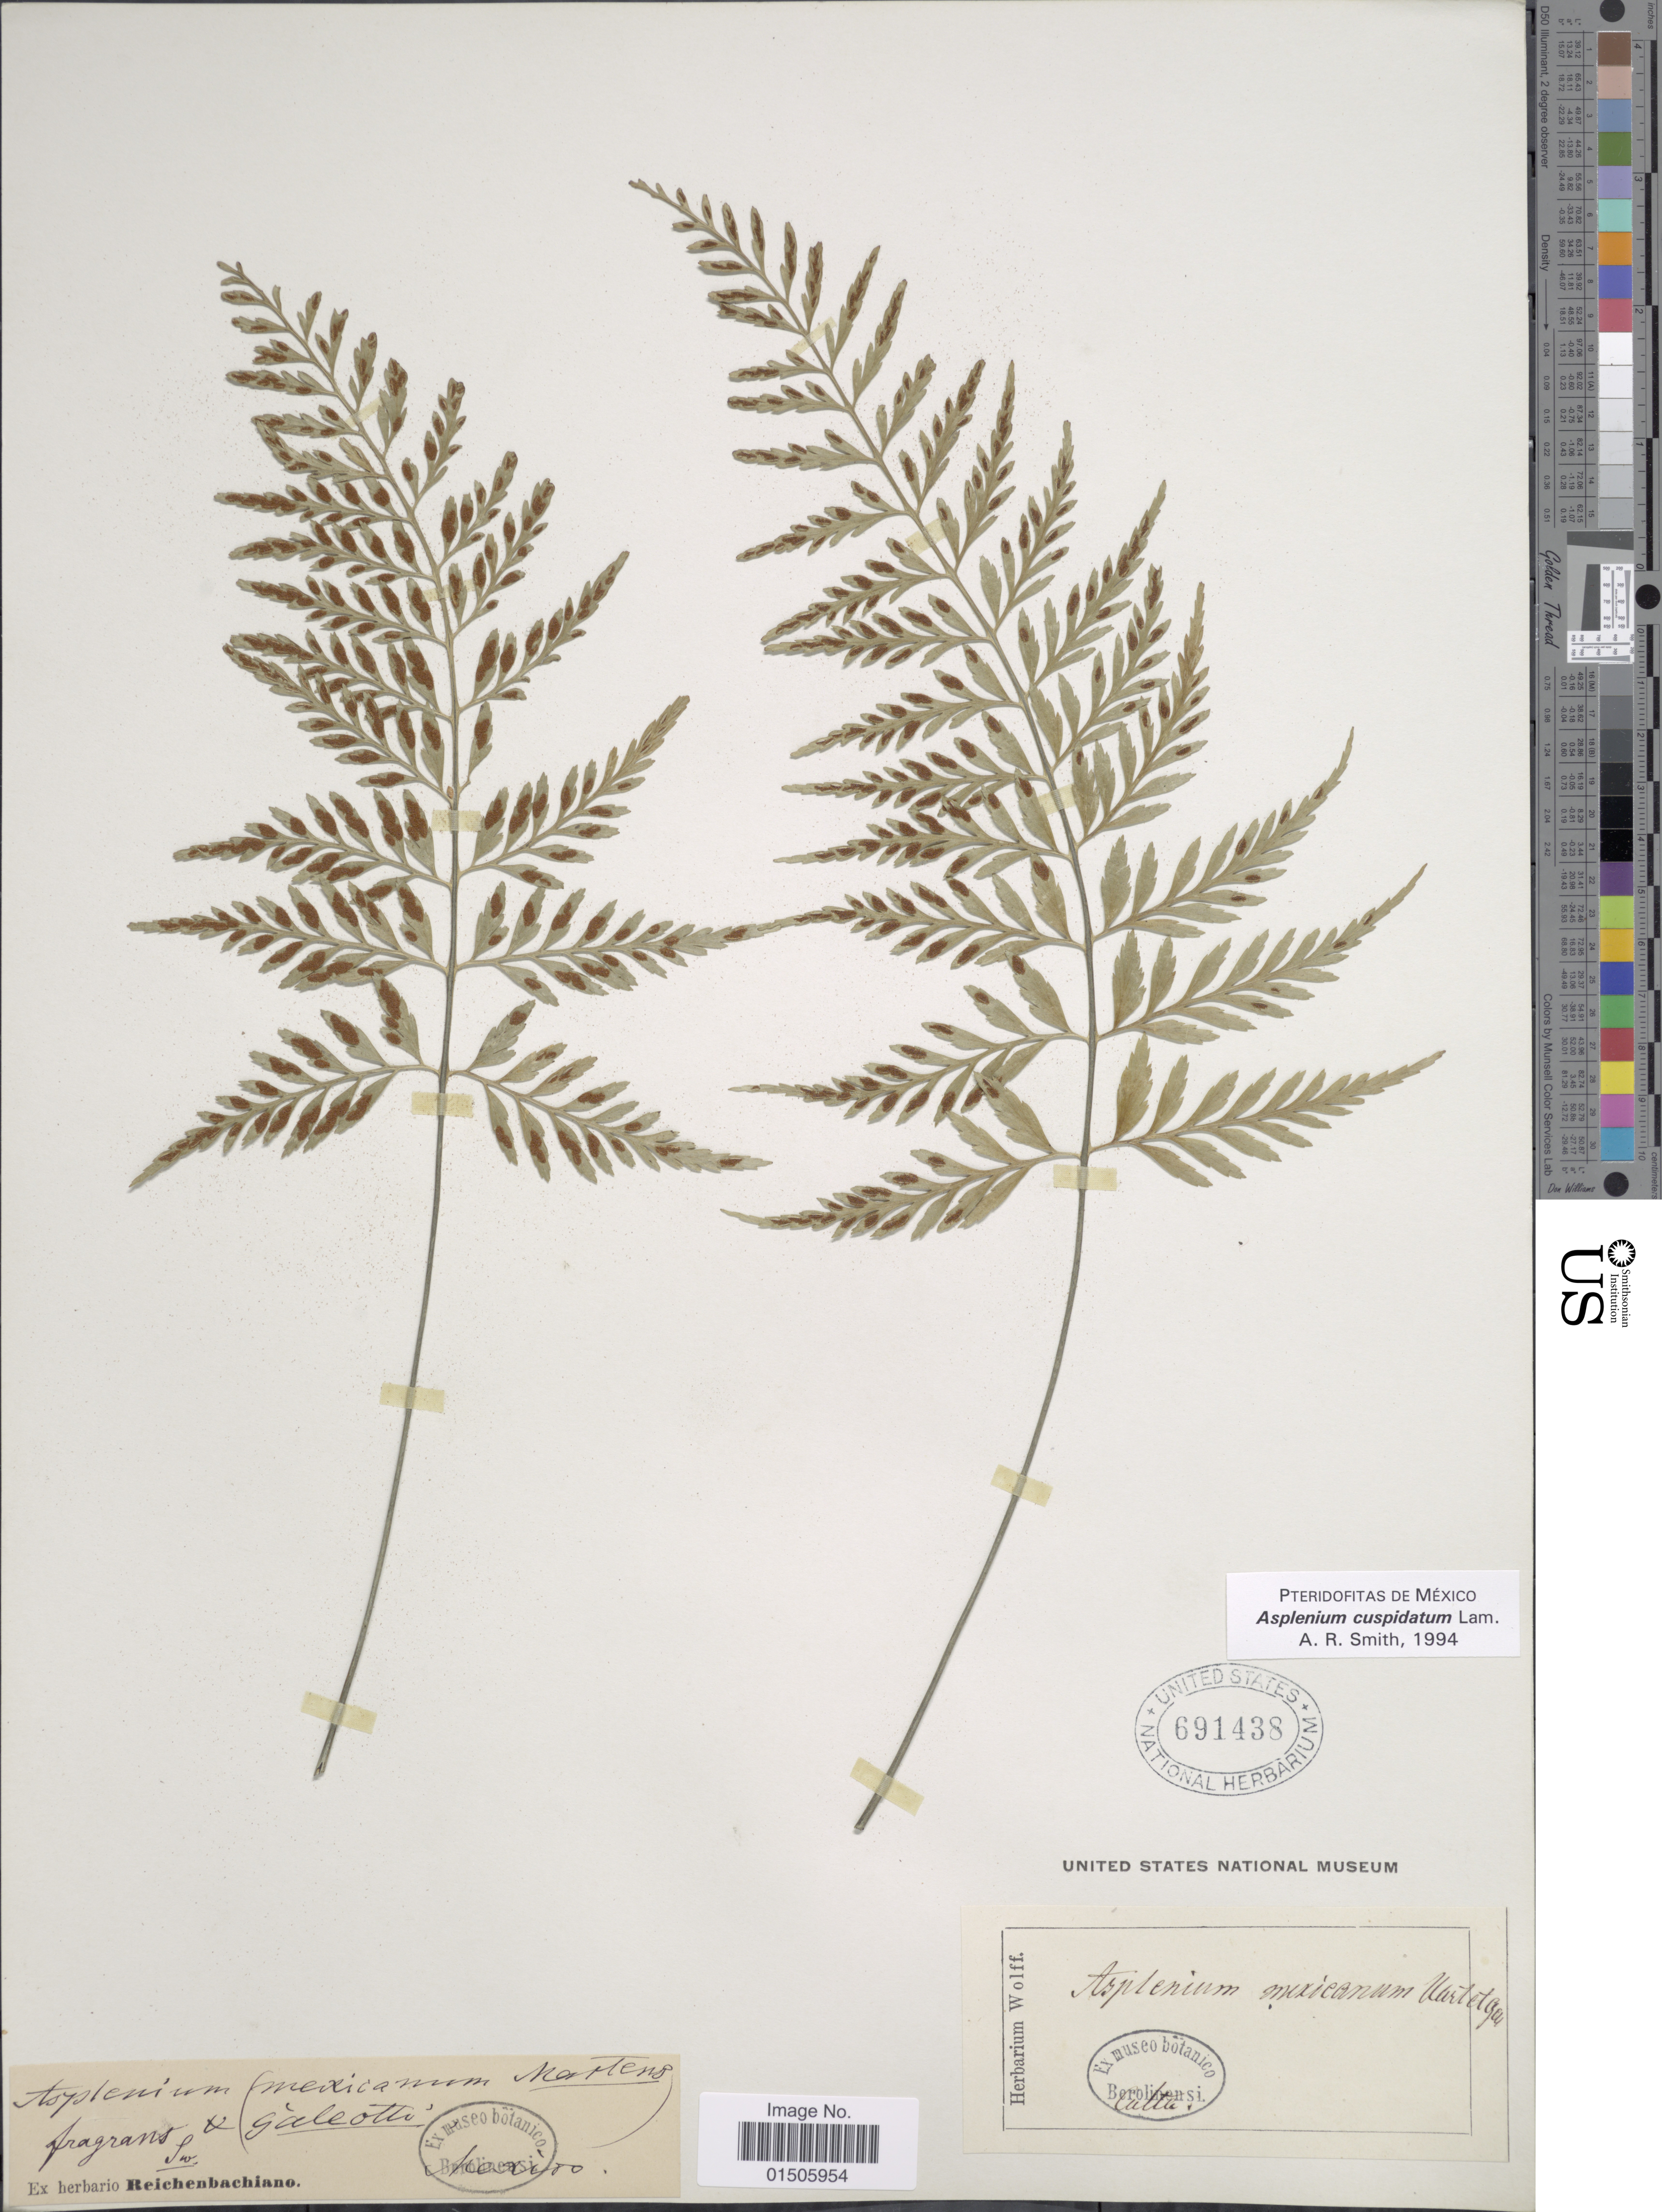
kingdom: Plantae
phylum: Tracheophyta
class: Polypodiopsida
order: Polypodiales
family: Aspleniaceae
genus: Asplenium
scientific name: Asplenium cuspidatum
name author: Lam.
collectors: ex herb. Reichenbach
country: Mexico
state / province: México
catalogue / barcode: US 691438